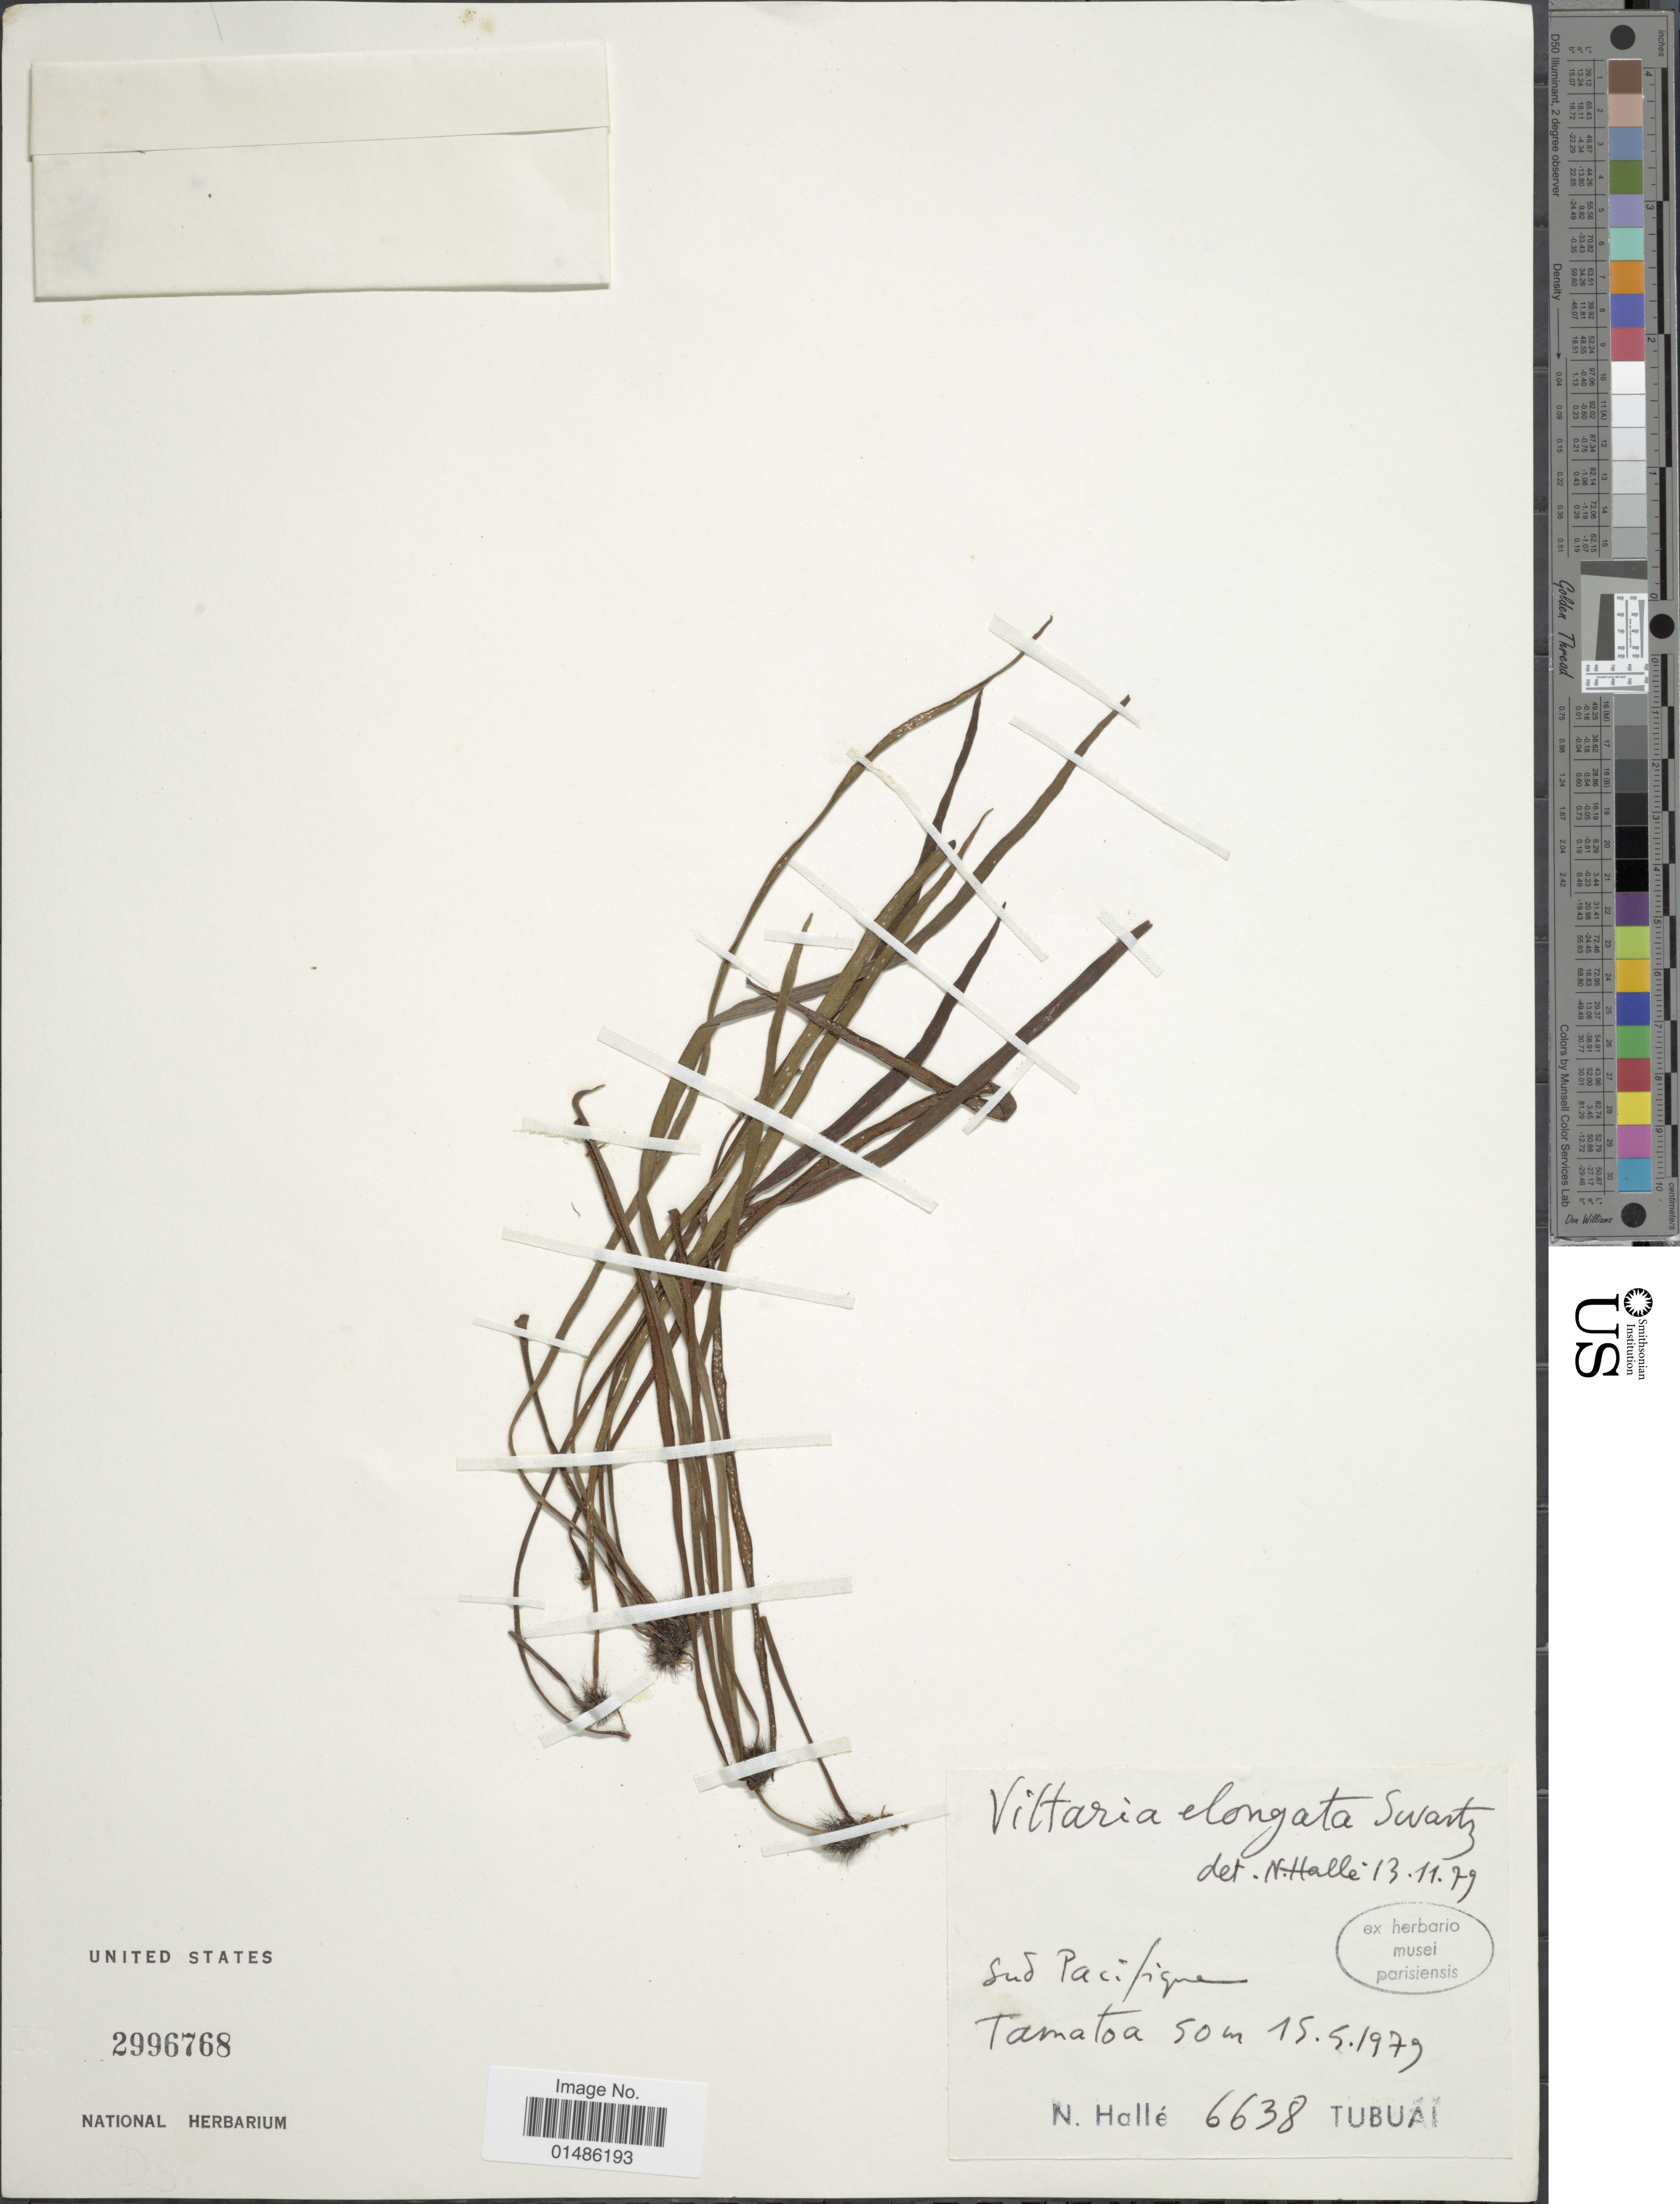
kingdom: Plantae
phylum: Tracheophyta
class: Polypodiopsida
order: Polypodiales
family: Pteridaceae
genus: Haplopteris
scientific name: Haplopteris ensiformis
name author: (Sw.) E.H. Crane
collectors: N. Hallé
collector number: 6638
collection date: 1979-09-15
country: French Polynesia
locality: Sud pacifique, Tamatoa.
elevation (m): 50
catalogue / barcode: US 2996768